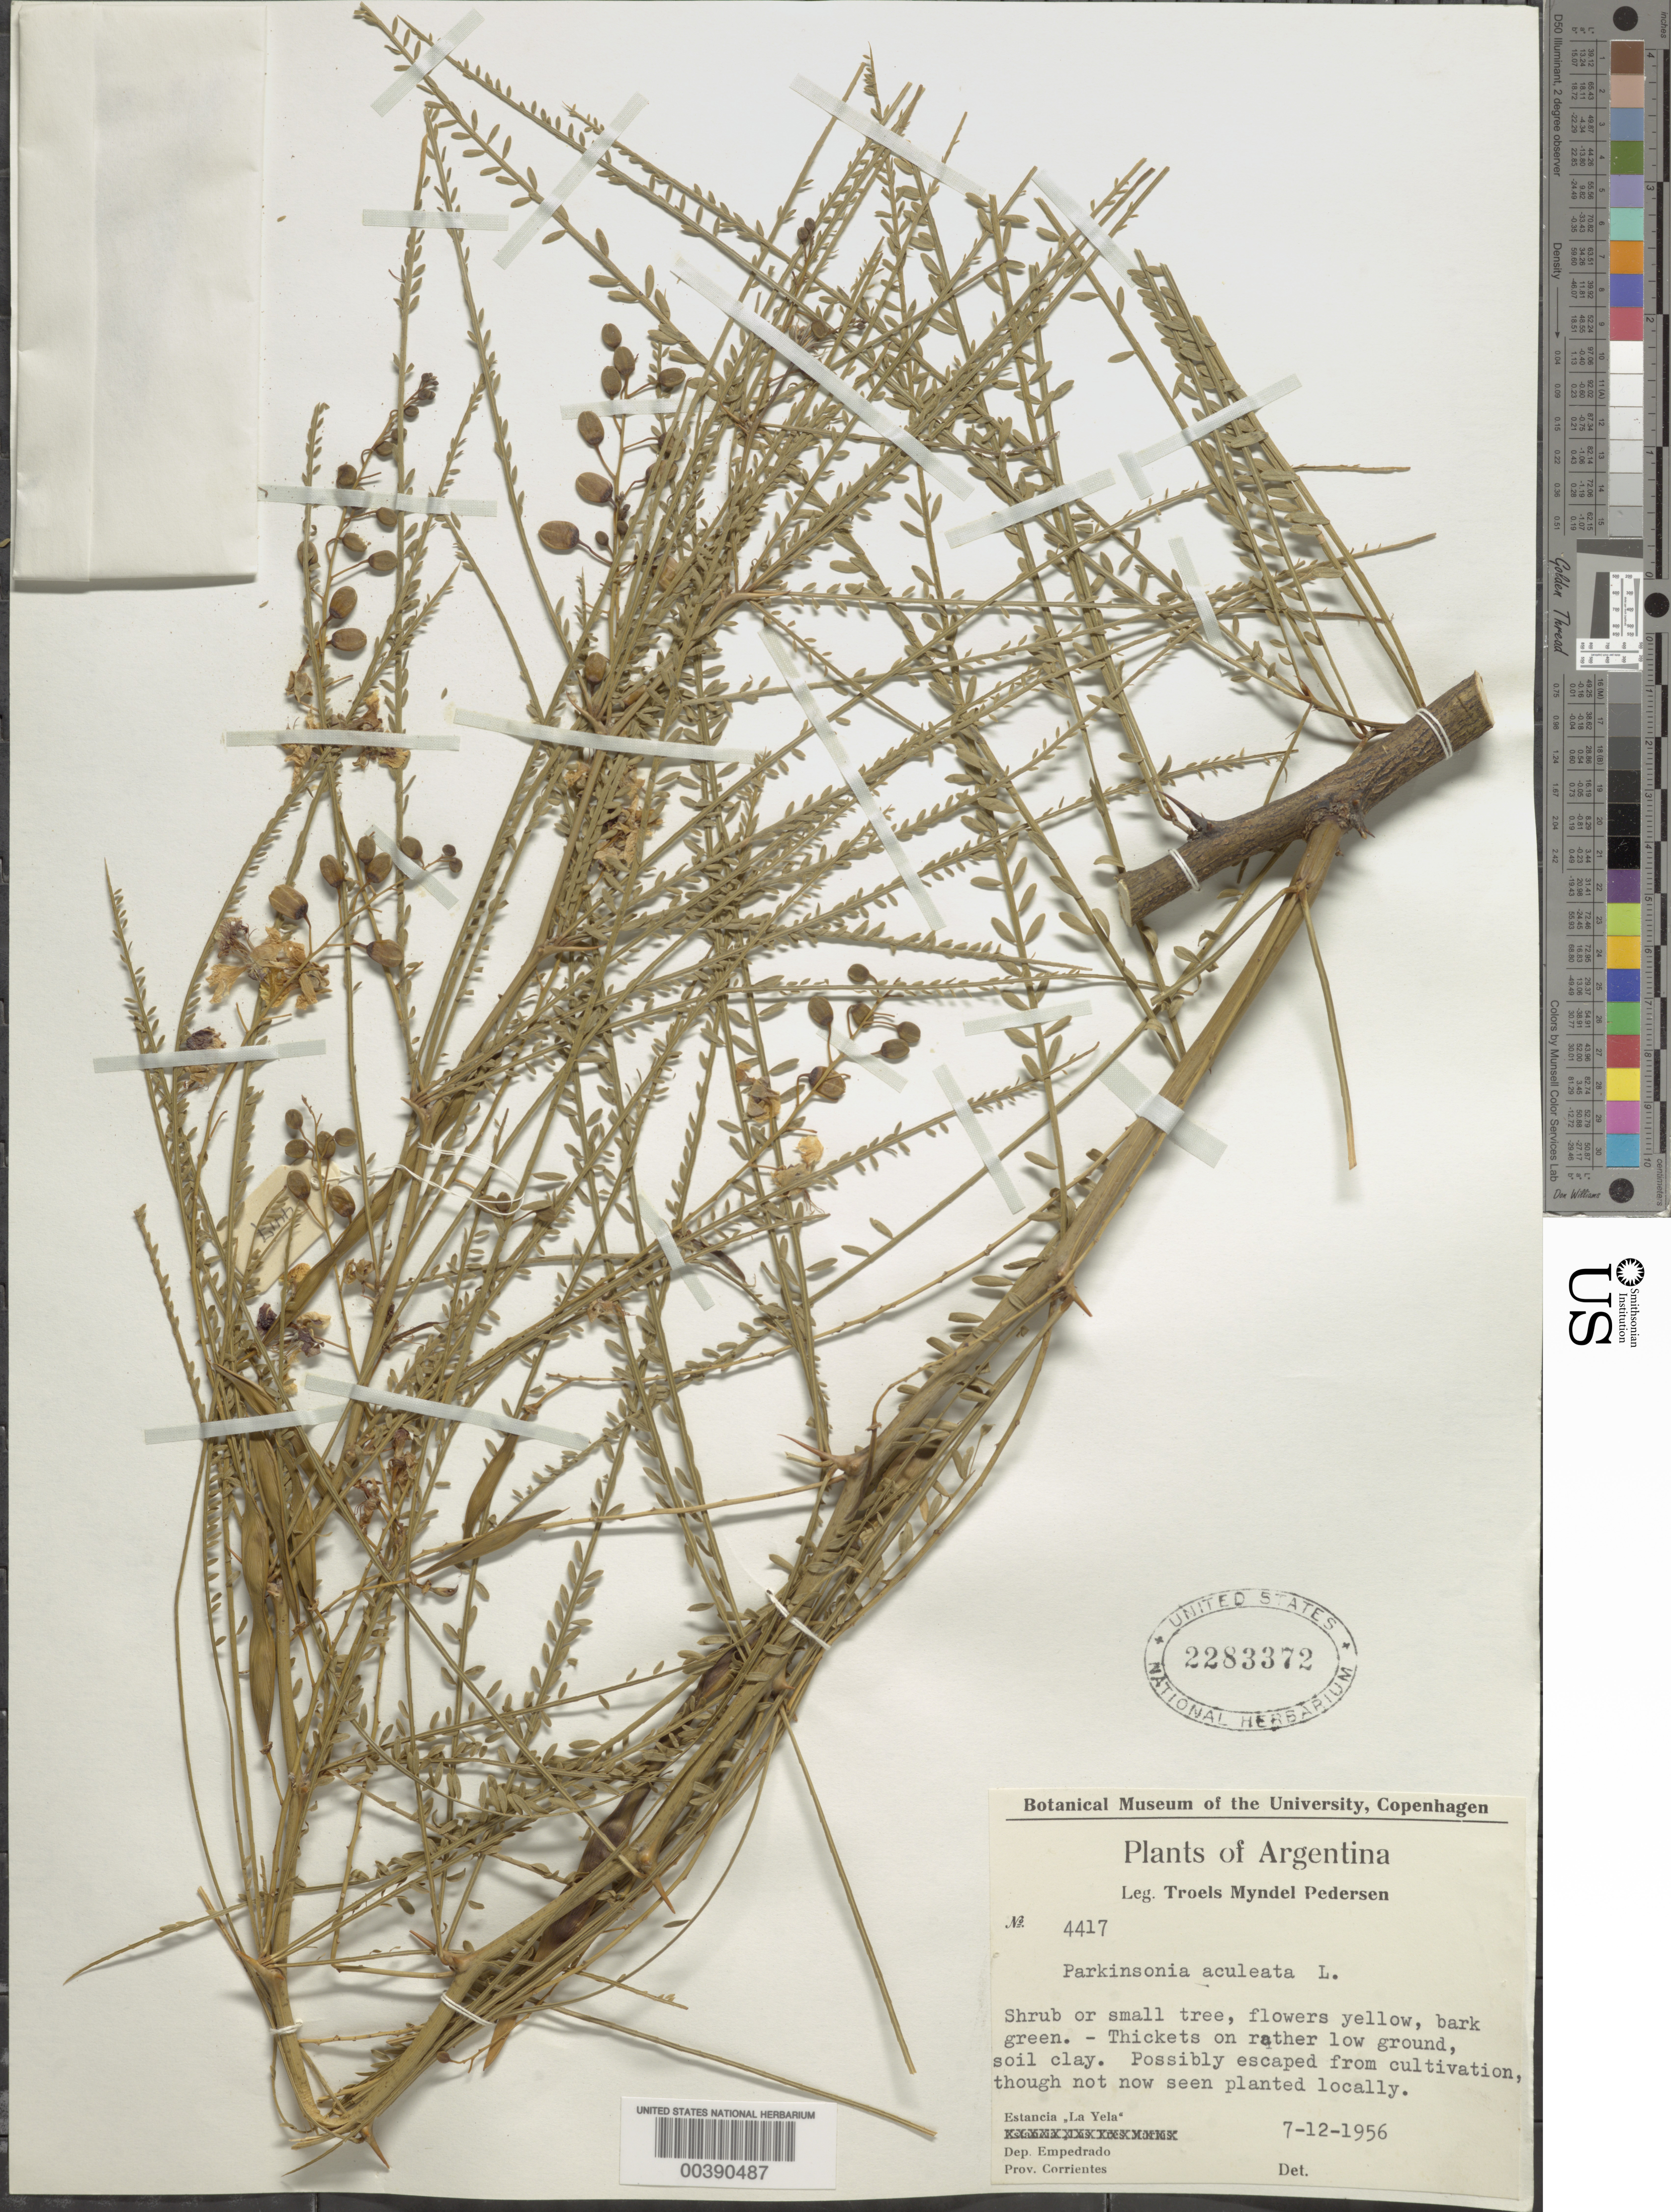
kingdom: Plantae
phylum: Tracheophyta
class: Magnoliopsida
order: Fabales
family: Fabaceae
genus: Parkinsonia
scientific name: Parkinsonia aculeata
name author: L.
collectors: T. M. Pedersen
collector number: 4417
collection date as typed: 07 Dec 1956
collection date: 1956-12-07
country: Argentina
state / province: Corrientes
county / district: Empedrado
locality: Estancia "la Yela"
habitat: Thickets, on rather low ground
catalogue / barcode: US 2283372